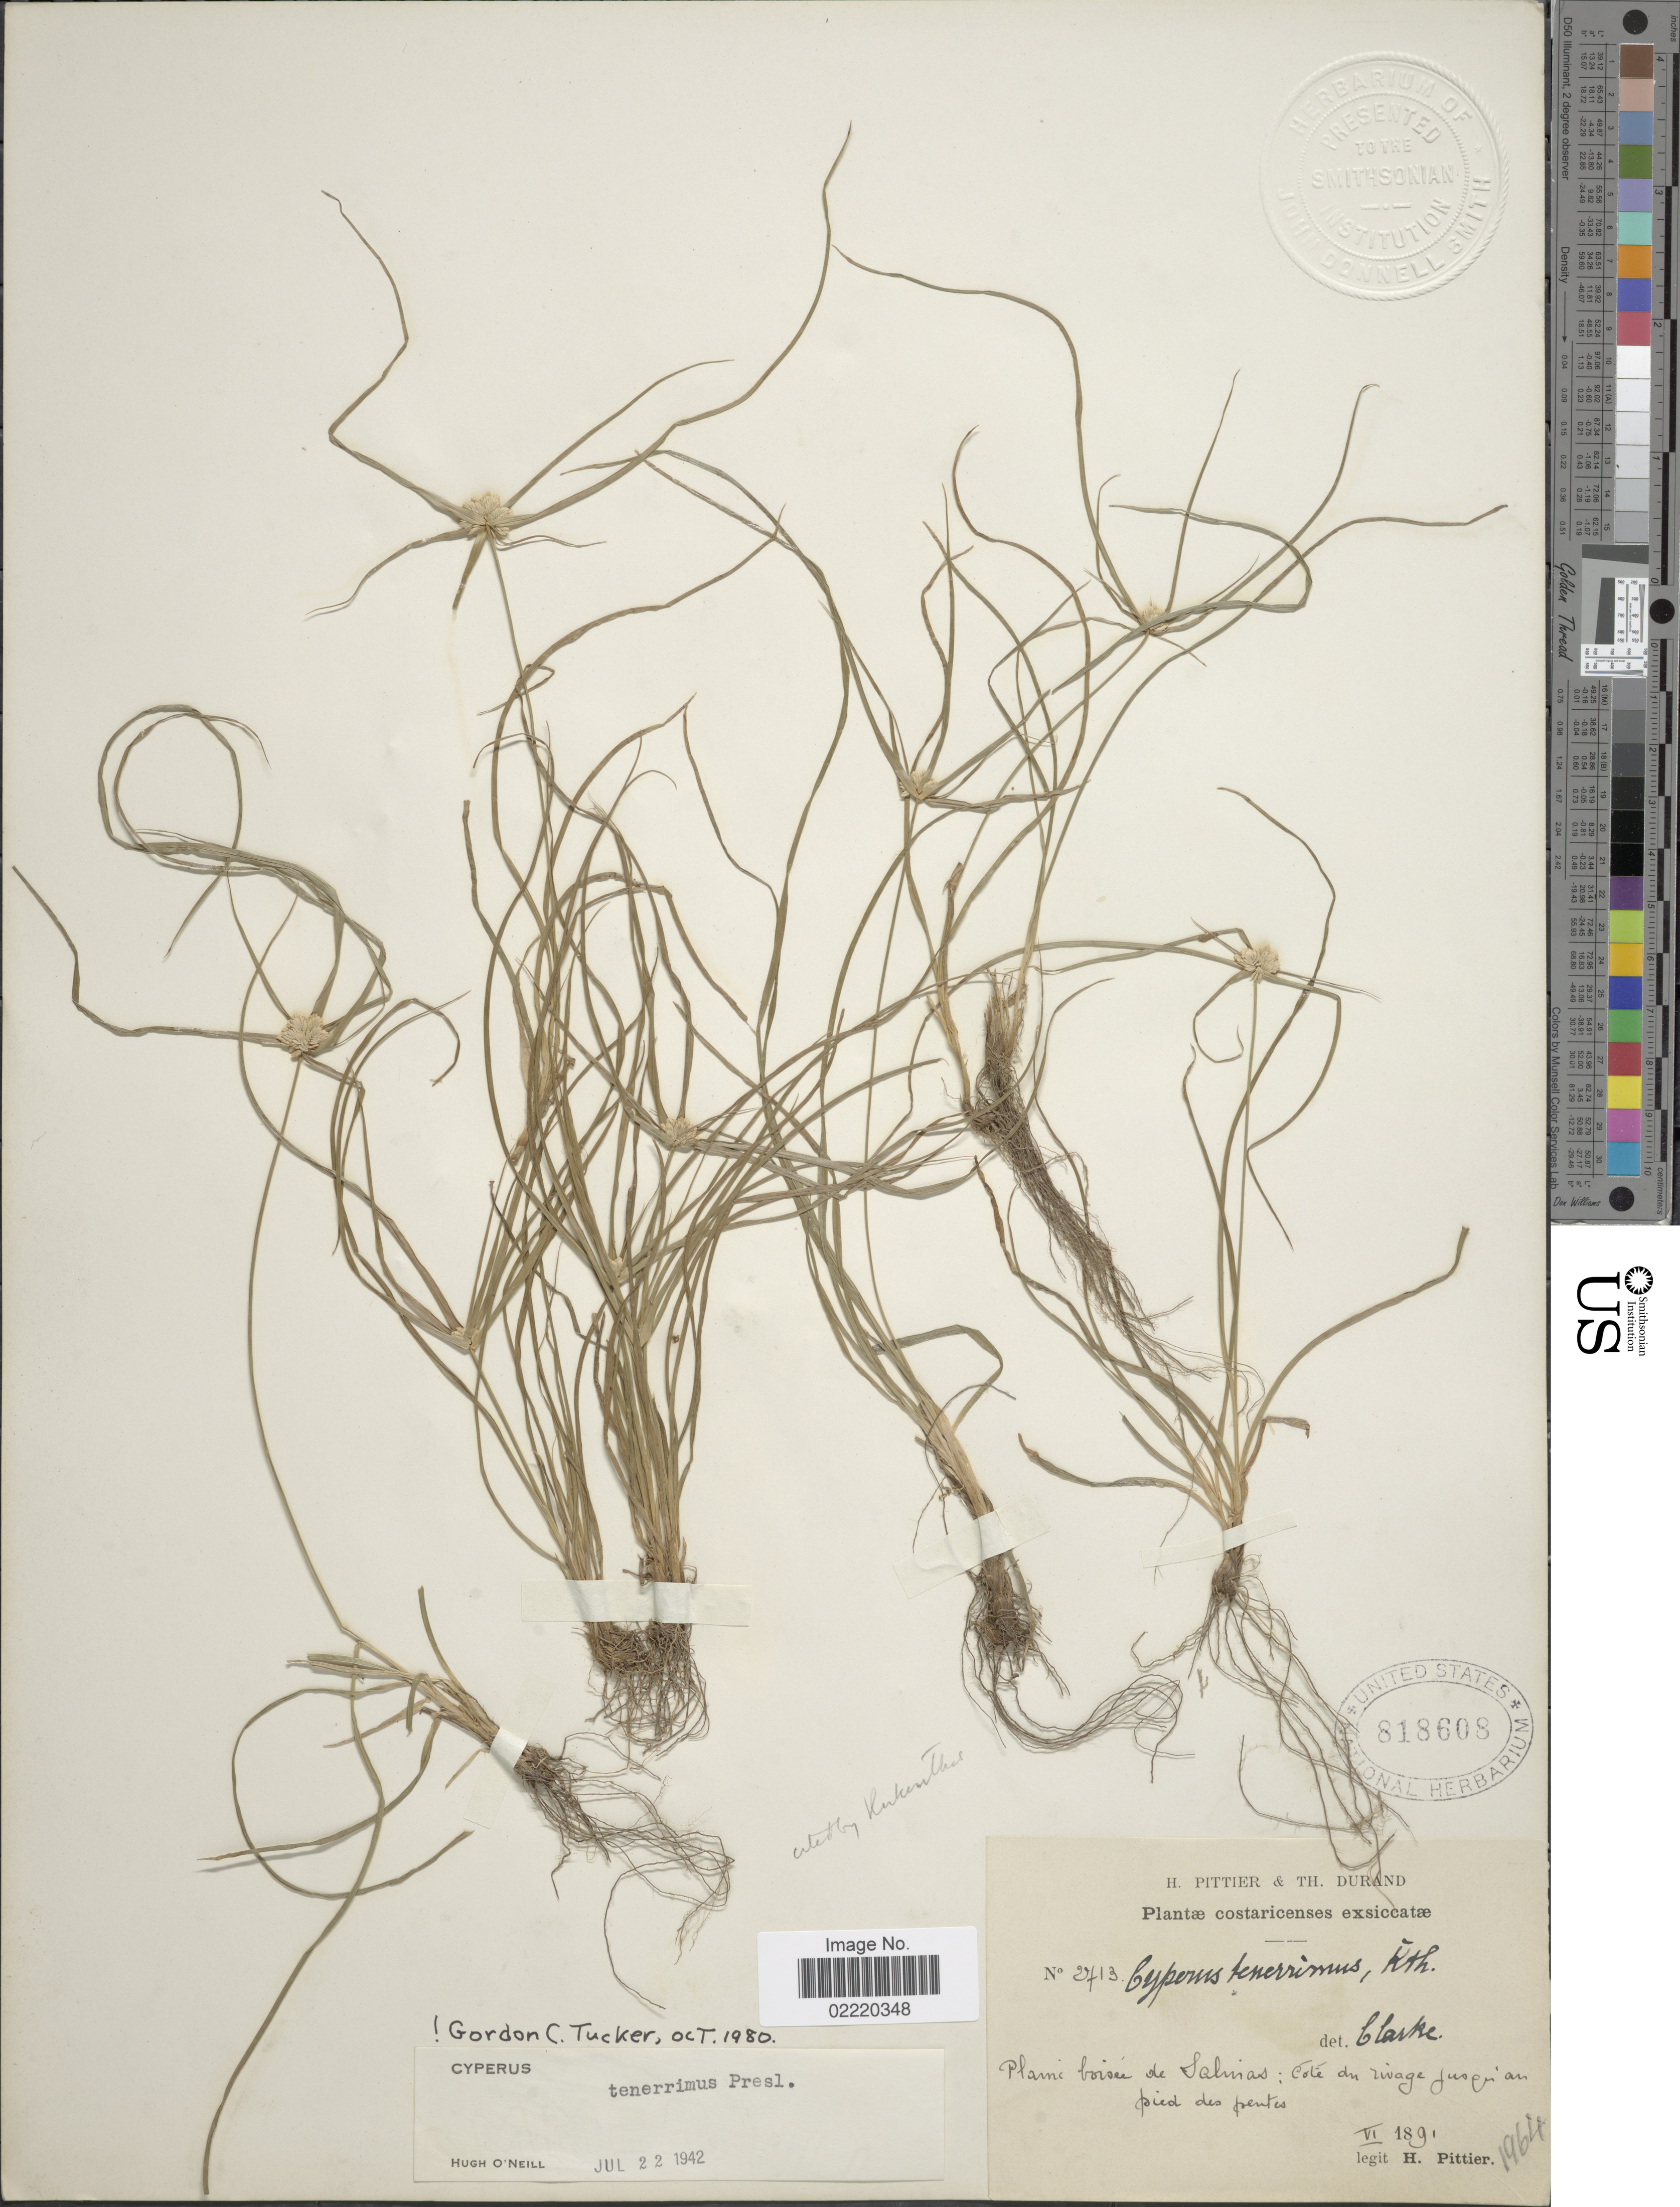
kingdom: Plantae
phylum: Tracheophyta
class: Liliopsida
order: Poales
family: Cyperaceae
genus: Cyperus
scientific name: Cyperus tenerrimus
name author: J. Presl & C. Presl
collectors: H. F. Pittier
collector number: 2713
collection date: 1891-06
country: Costa Rica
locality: Plaine boisée de Salinas: côte du rivage jusqu au pied des pentes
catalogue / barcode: US 818608